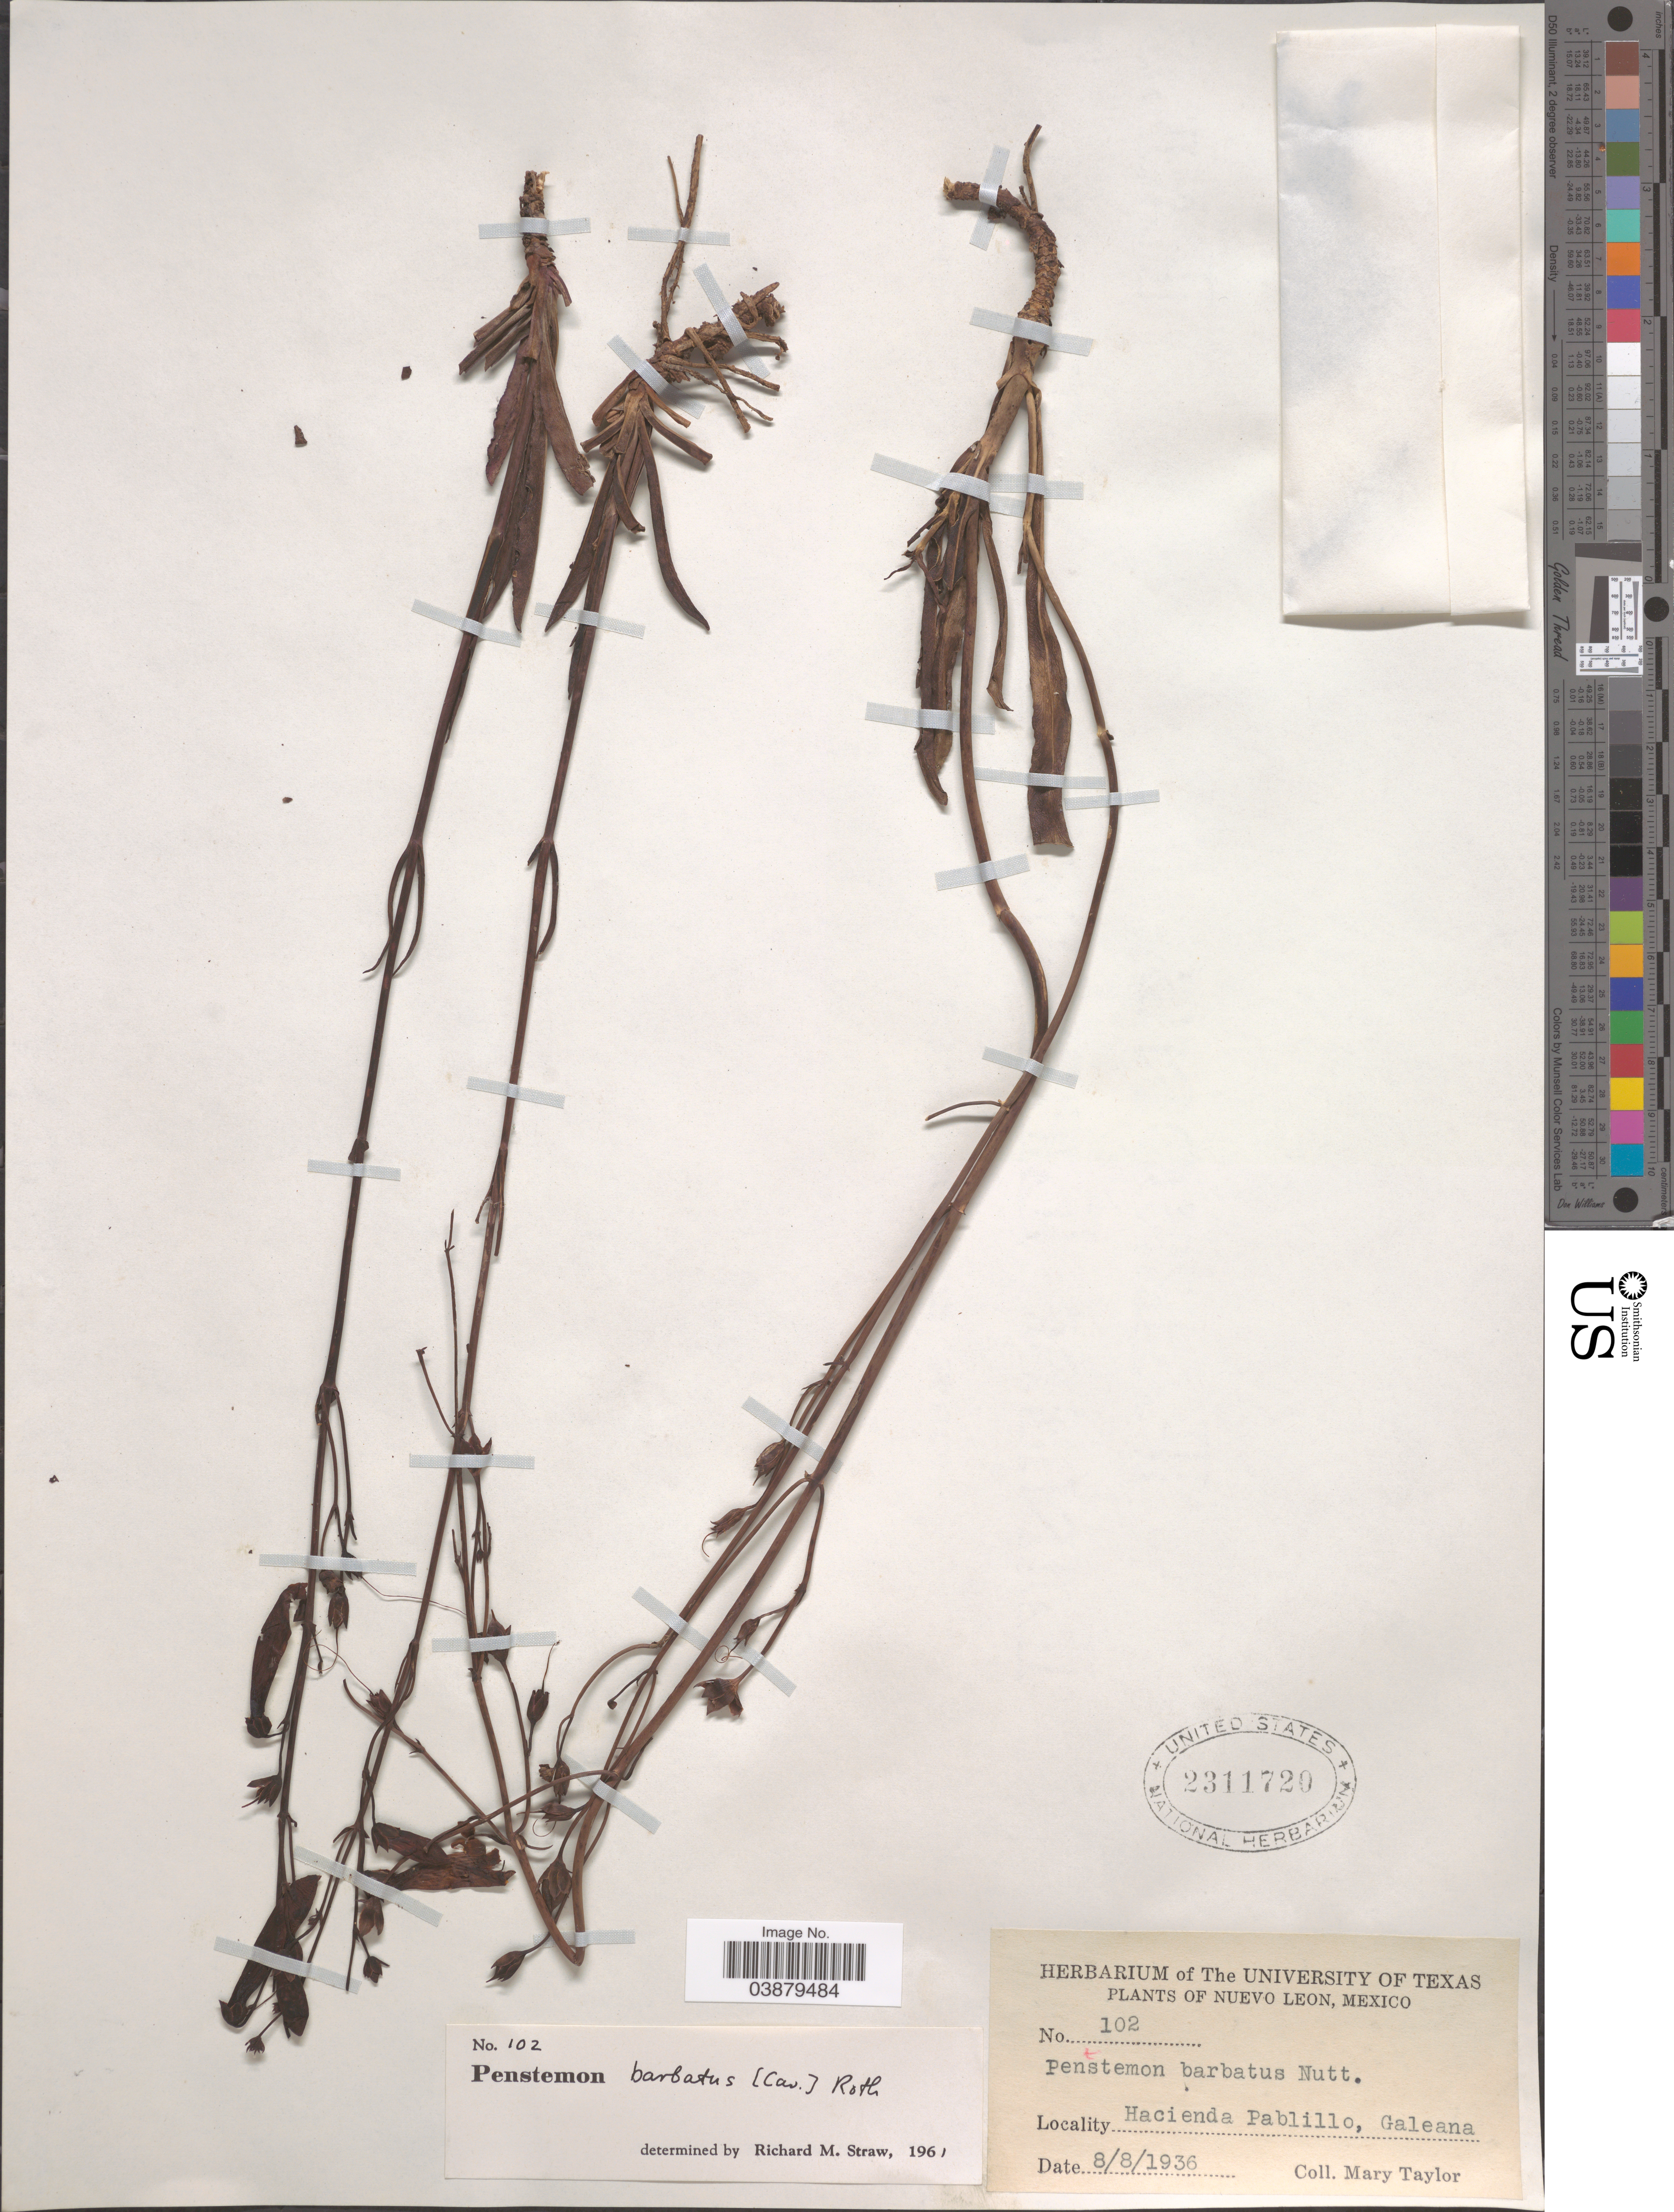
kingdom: Plantae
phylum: Tracheophyta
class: Magnoliopsida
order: Lamiales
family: Plantaginaceae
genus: Penstemon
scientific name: Penstemon barbatus subsp. torreyi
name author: (Benth.) D.D. Keck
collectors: M. S. Taylor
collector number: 102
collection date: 1936-08-08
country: Mexico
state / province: Nuevo León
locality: Hacienda Pablillo, Galeana.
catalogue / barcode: US 2311720